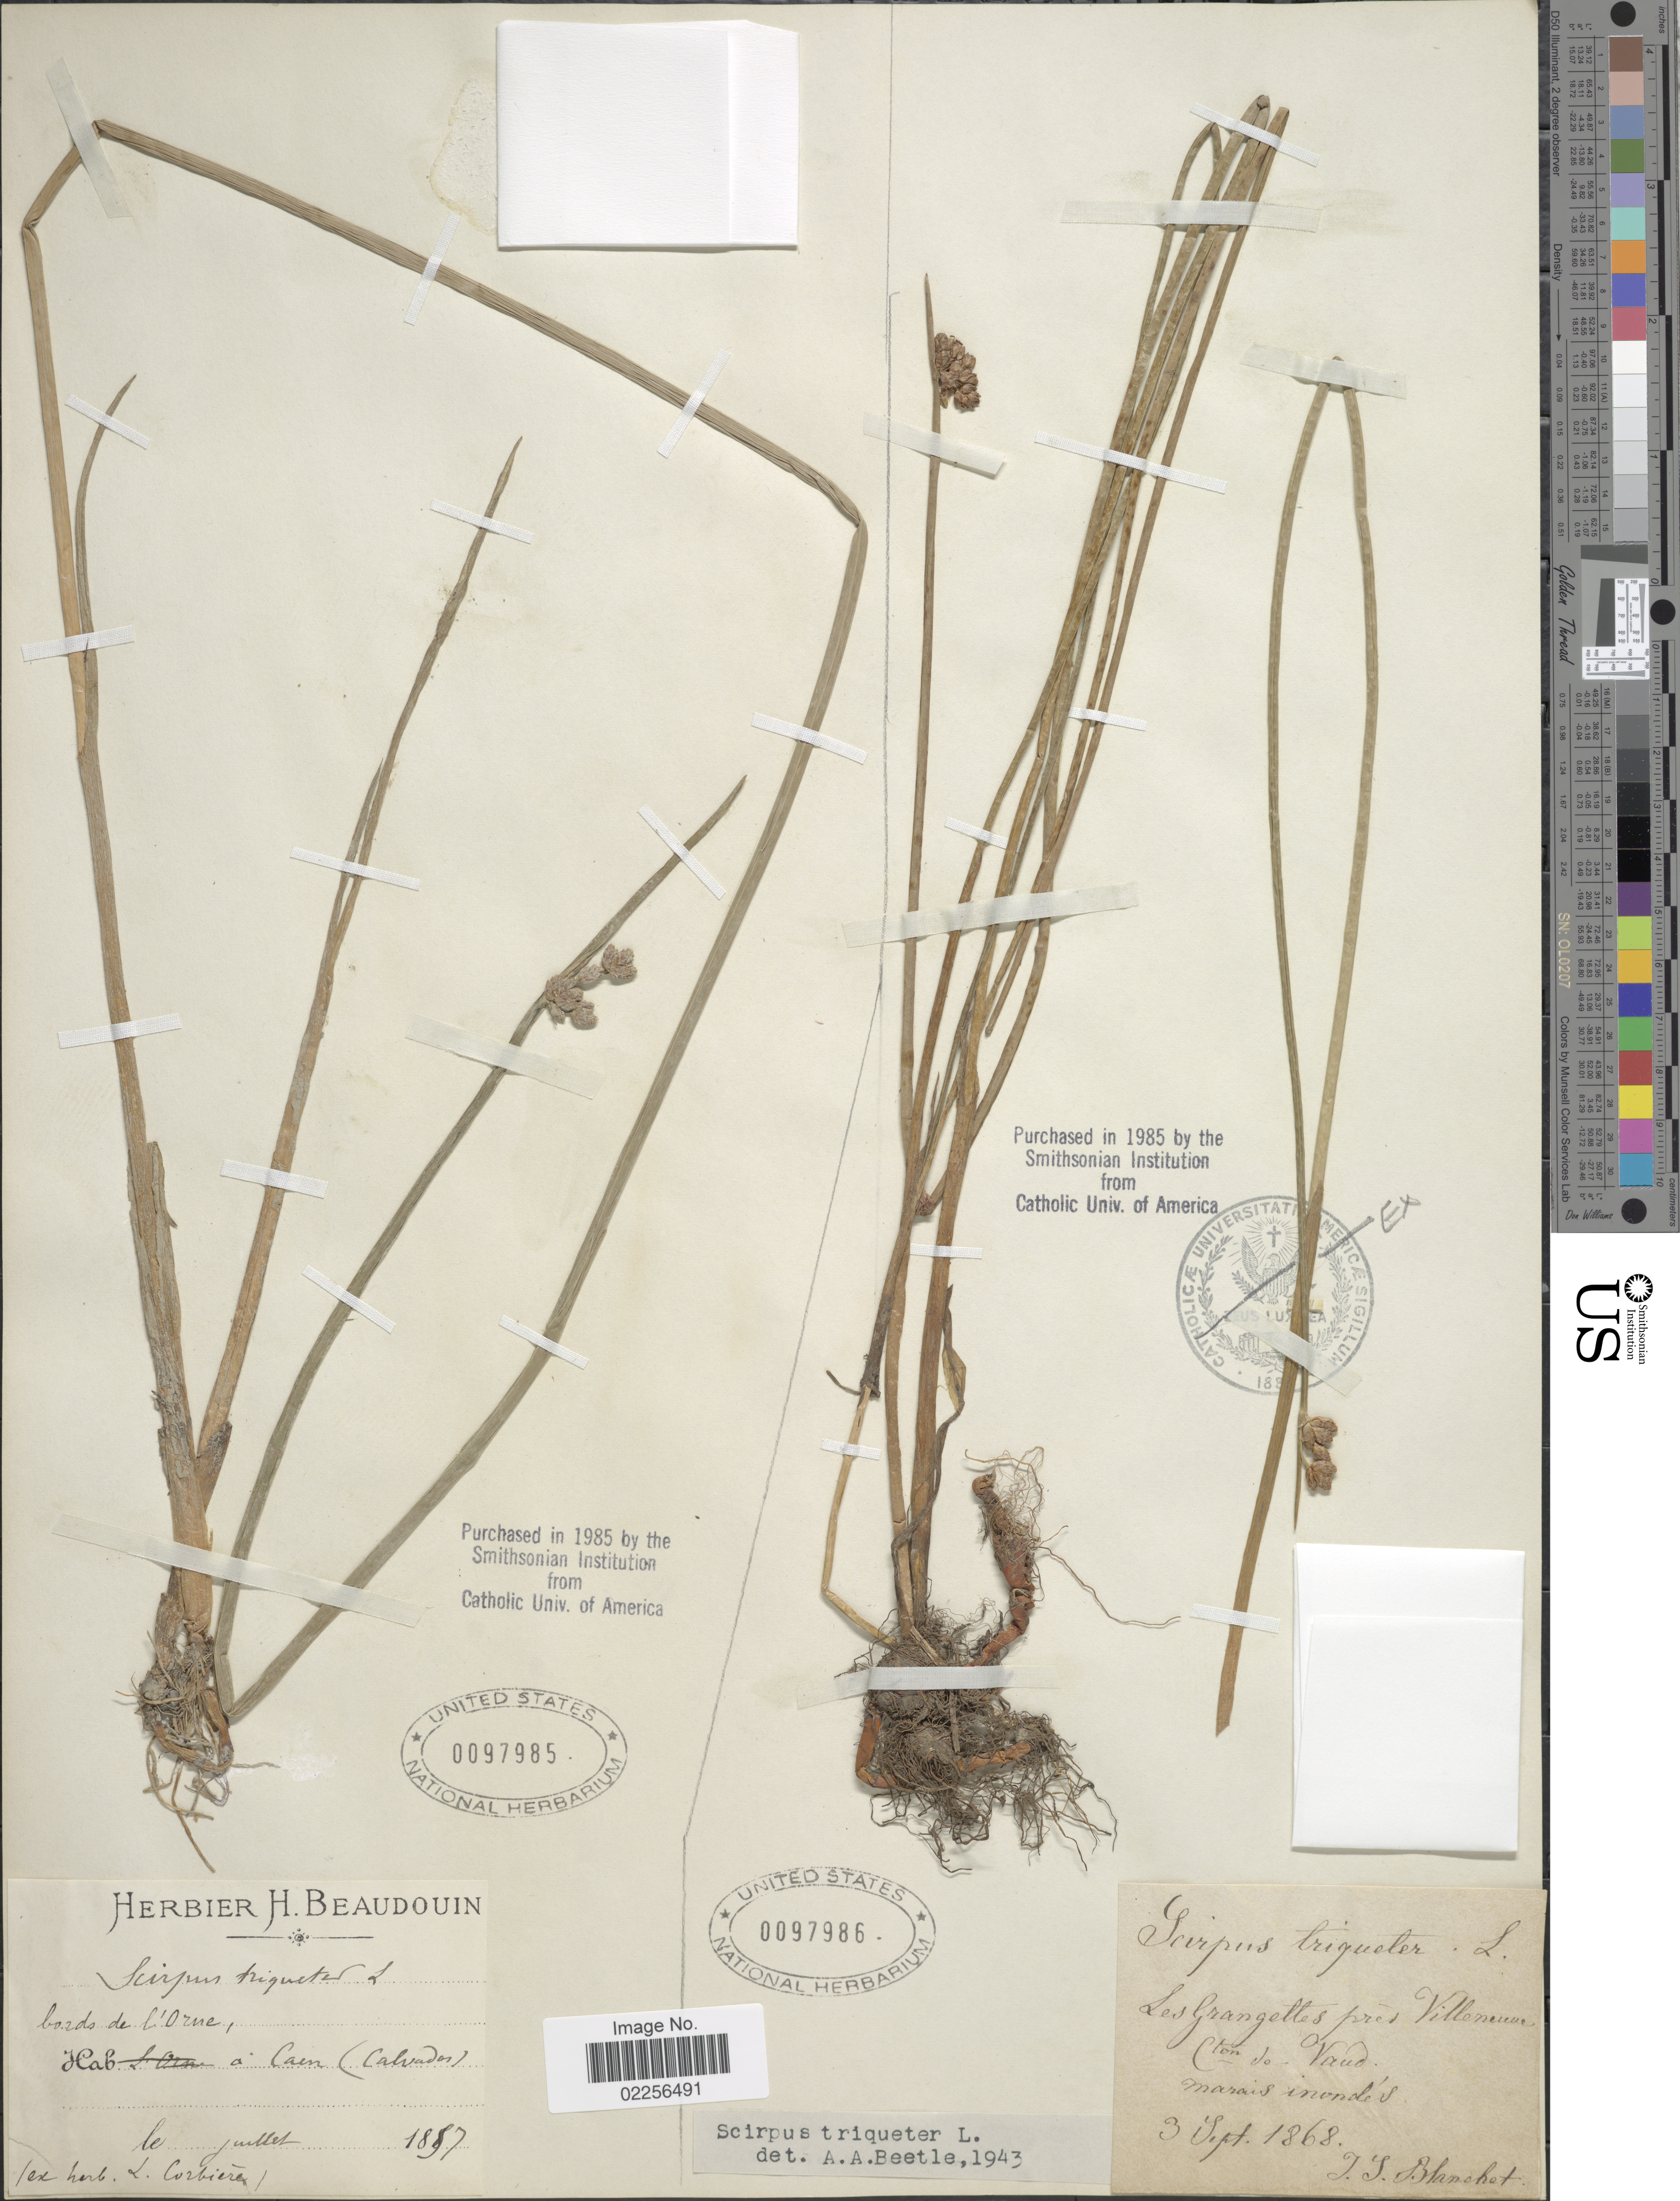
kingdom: Plantae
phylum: Tracheophyta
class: Liliopsida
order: Poales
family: Cyperaceae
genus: Schoenoplectus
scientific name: Schoenoplectus triqueter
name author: (L.) Palla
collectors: J. Blanchet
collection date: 1868-09-03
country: Switzerland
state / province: Vaud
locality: Les Grangettes pres Villeneuve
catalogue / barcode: US 97986-2